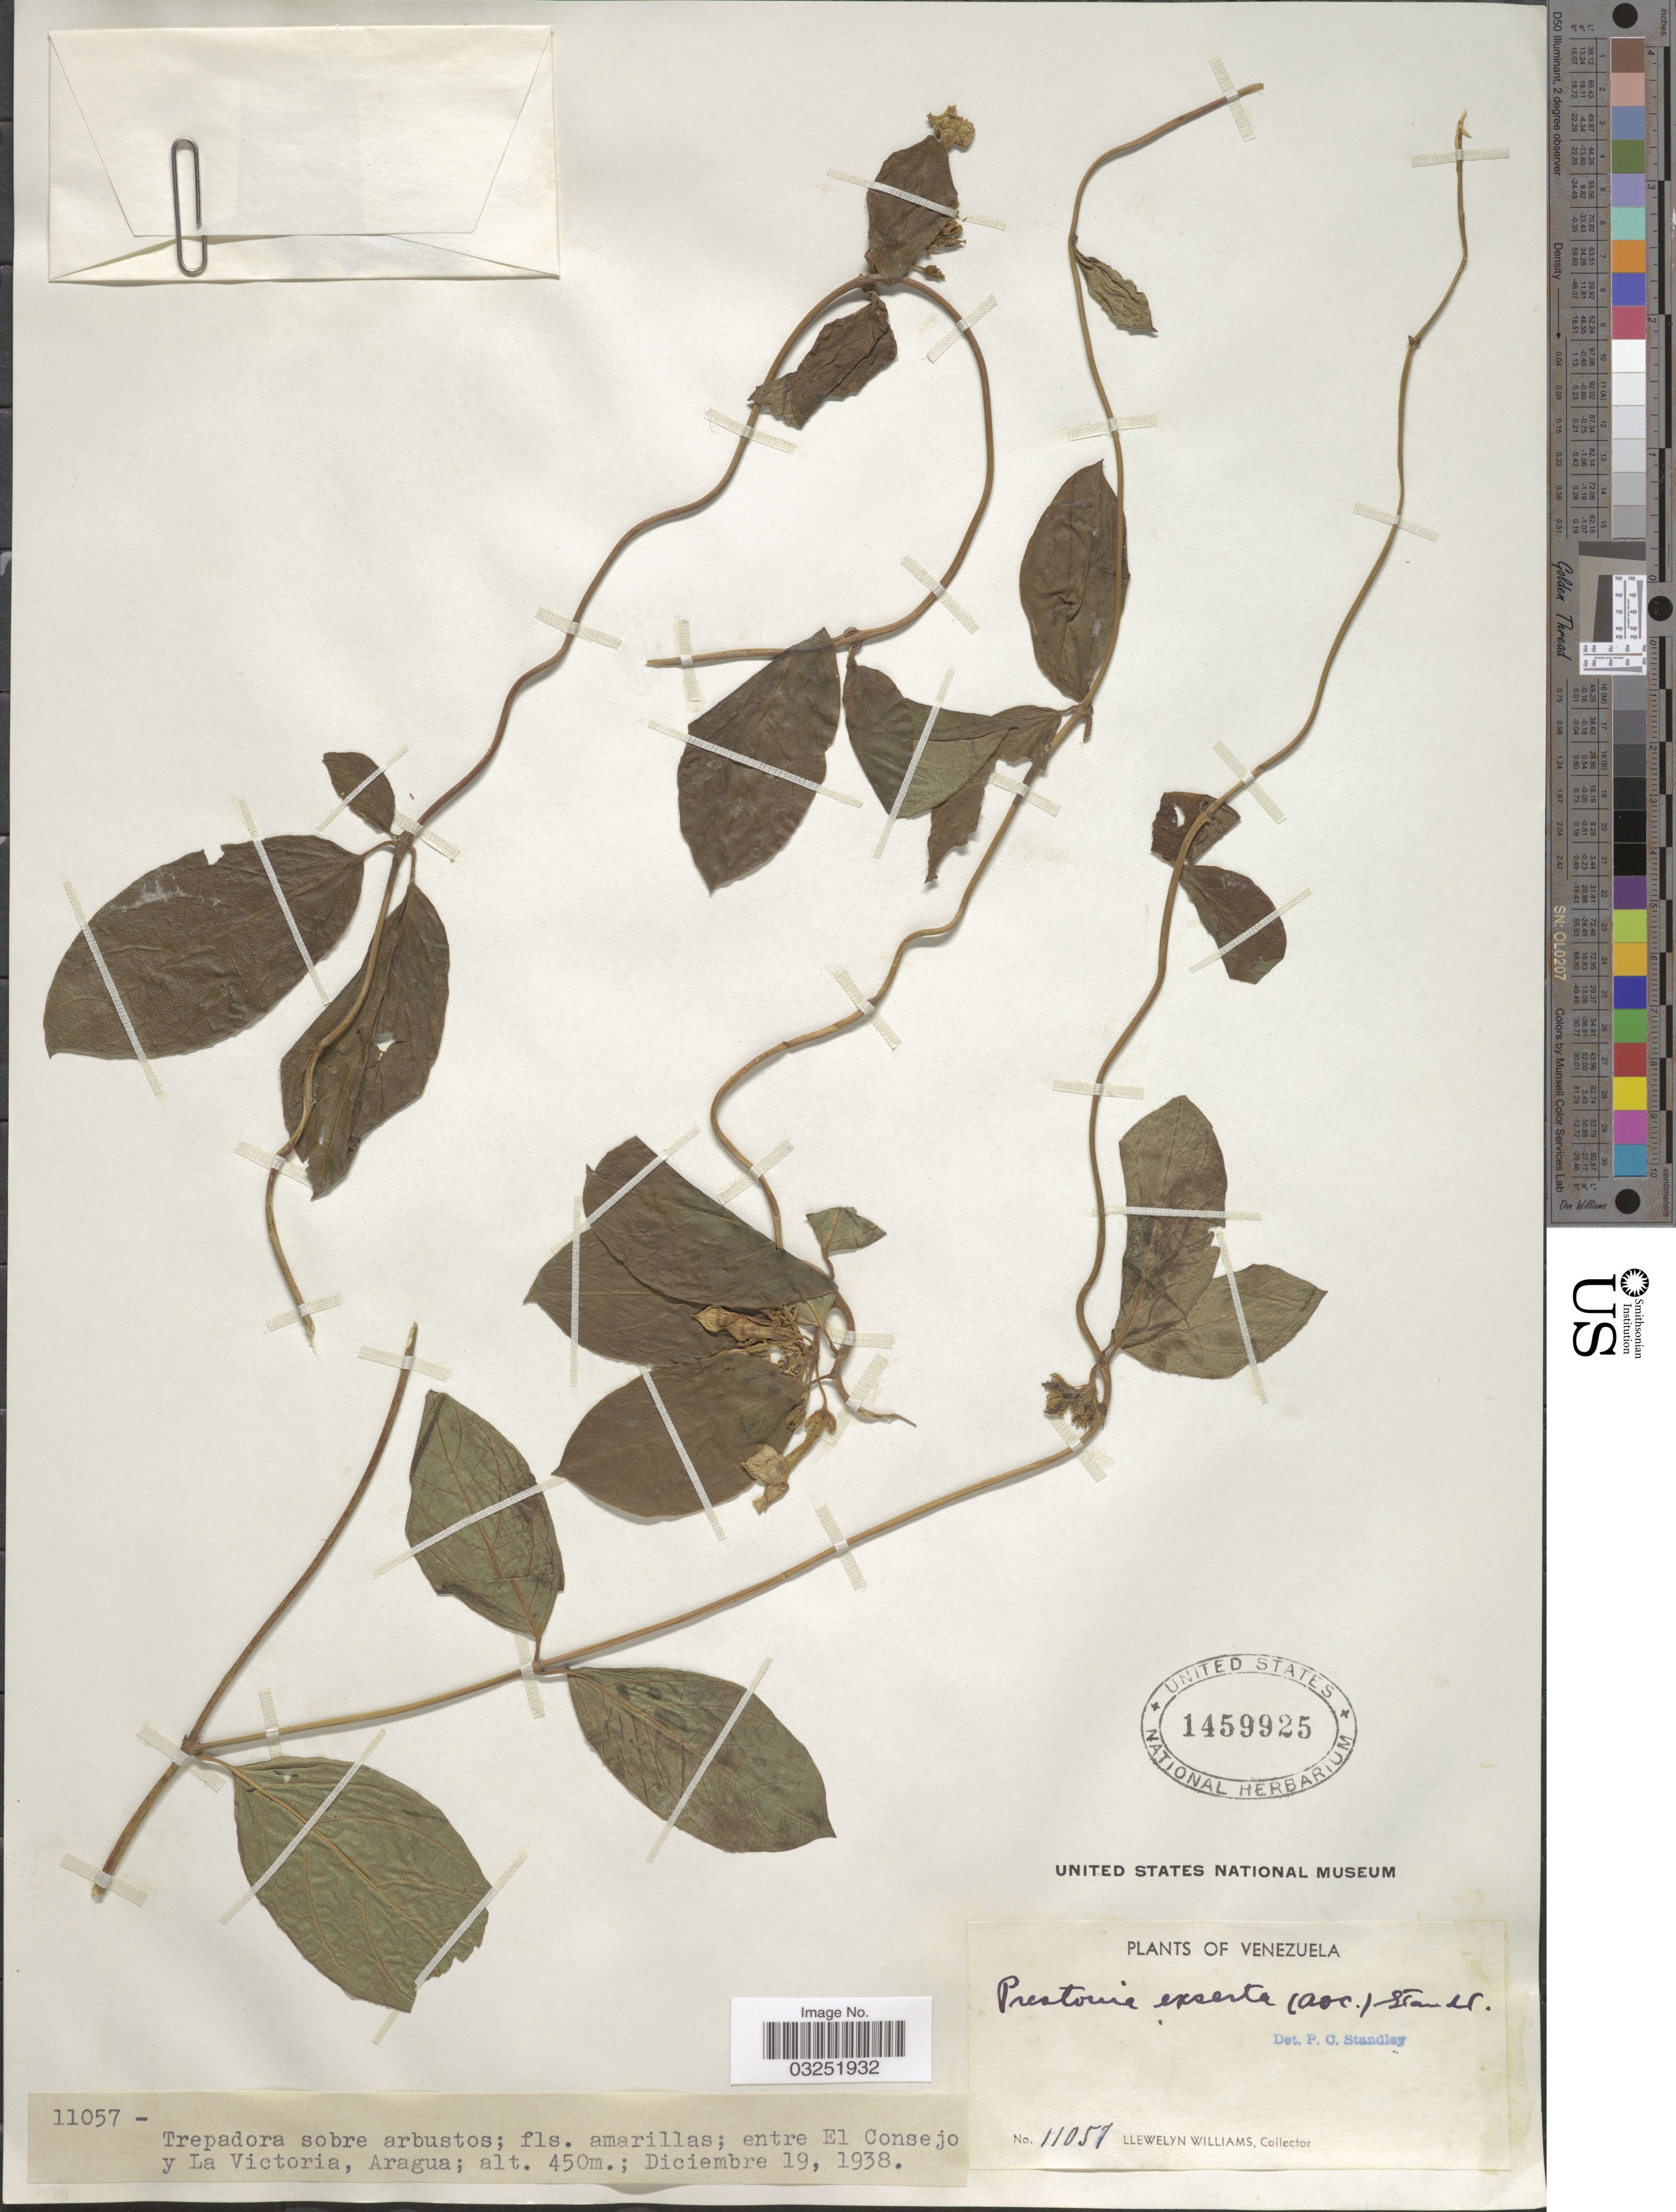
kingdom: Plantae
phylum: Tracheophyta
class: Magnoliopsida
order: Gentianales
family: Apocynaceae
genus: Prestonia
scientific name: Prestonia exserta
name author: (A. DC.) Standl.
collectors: Ll. Williams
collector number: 11057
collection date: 1938-12-19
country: Venezuela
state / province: Aragua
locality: Entre El Consejo y La Victoria.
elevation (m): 450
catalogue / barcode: US 1459925